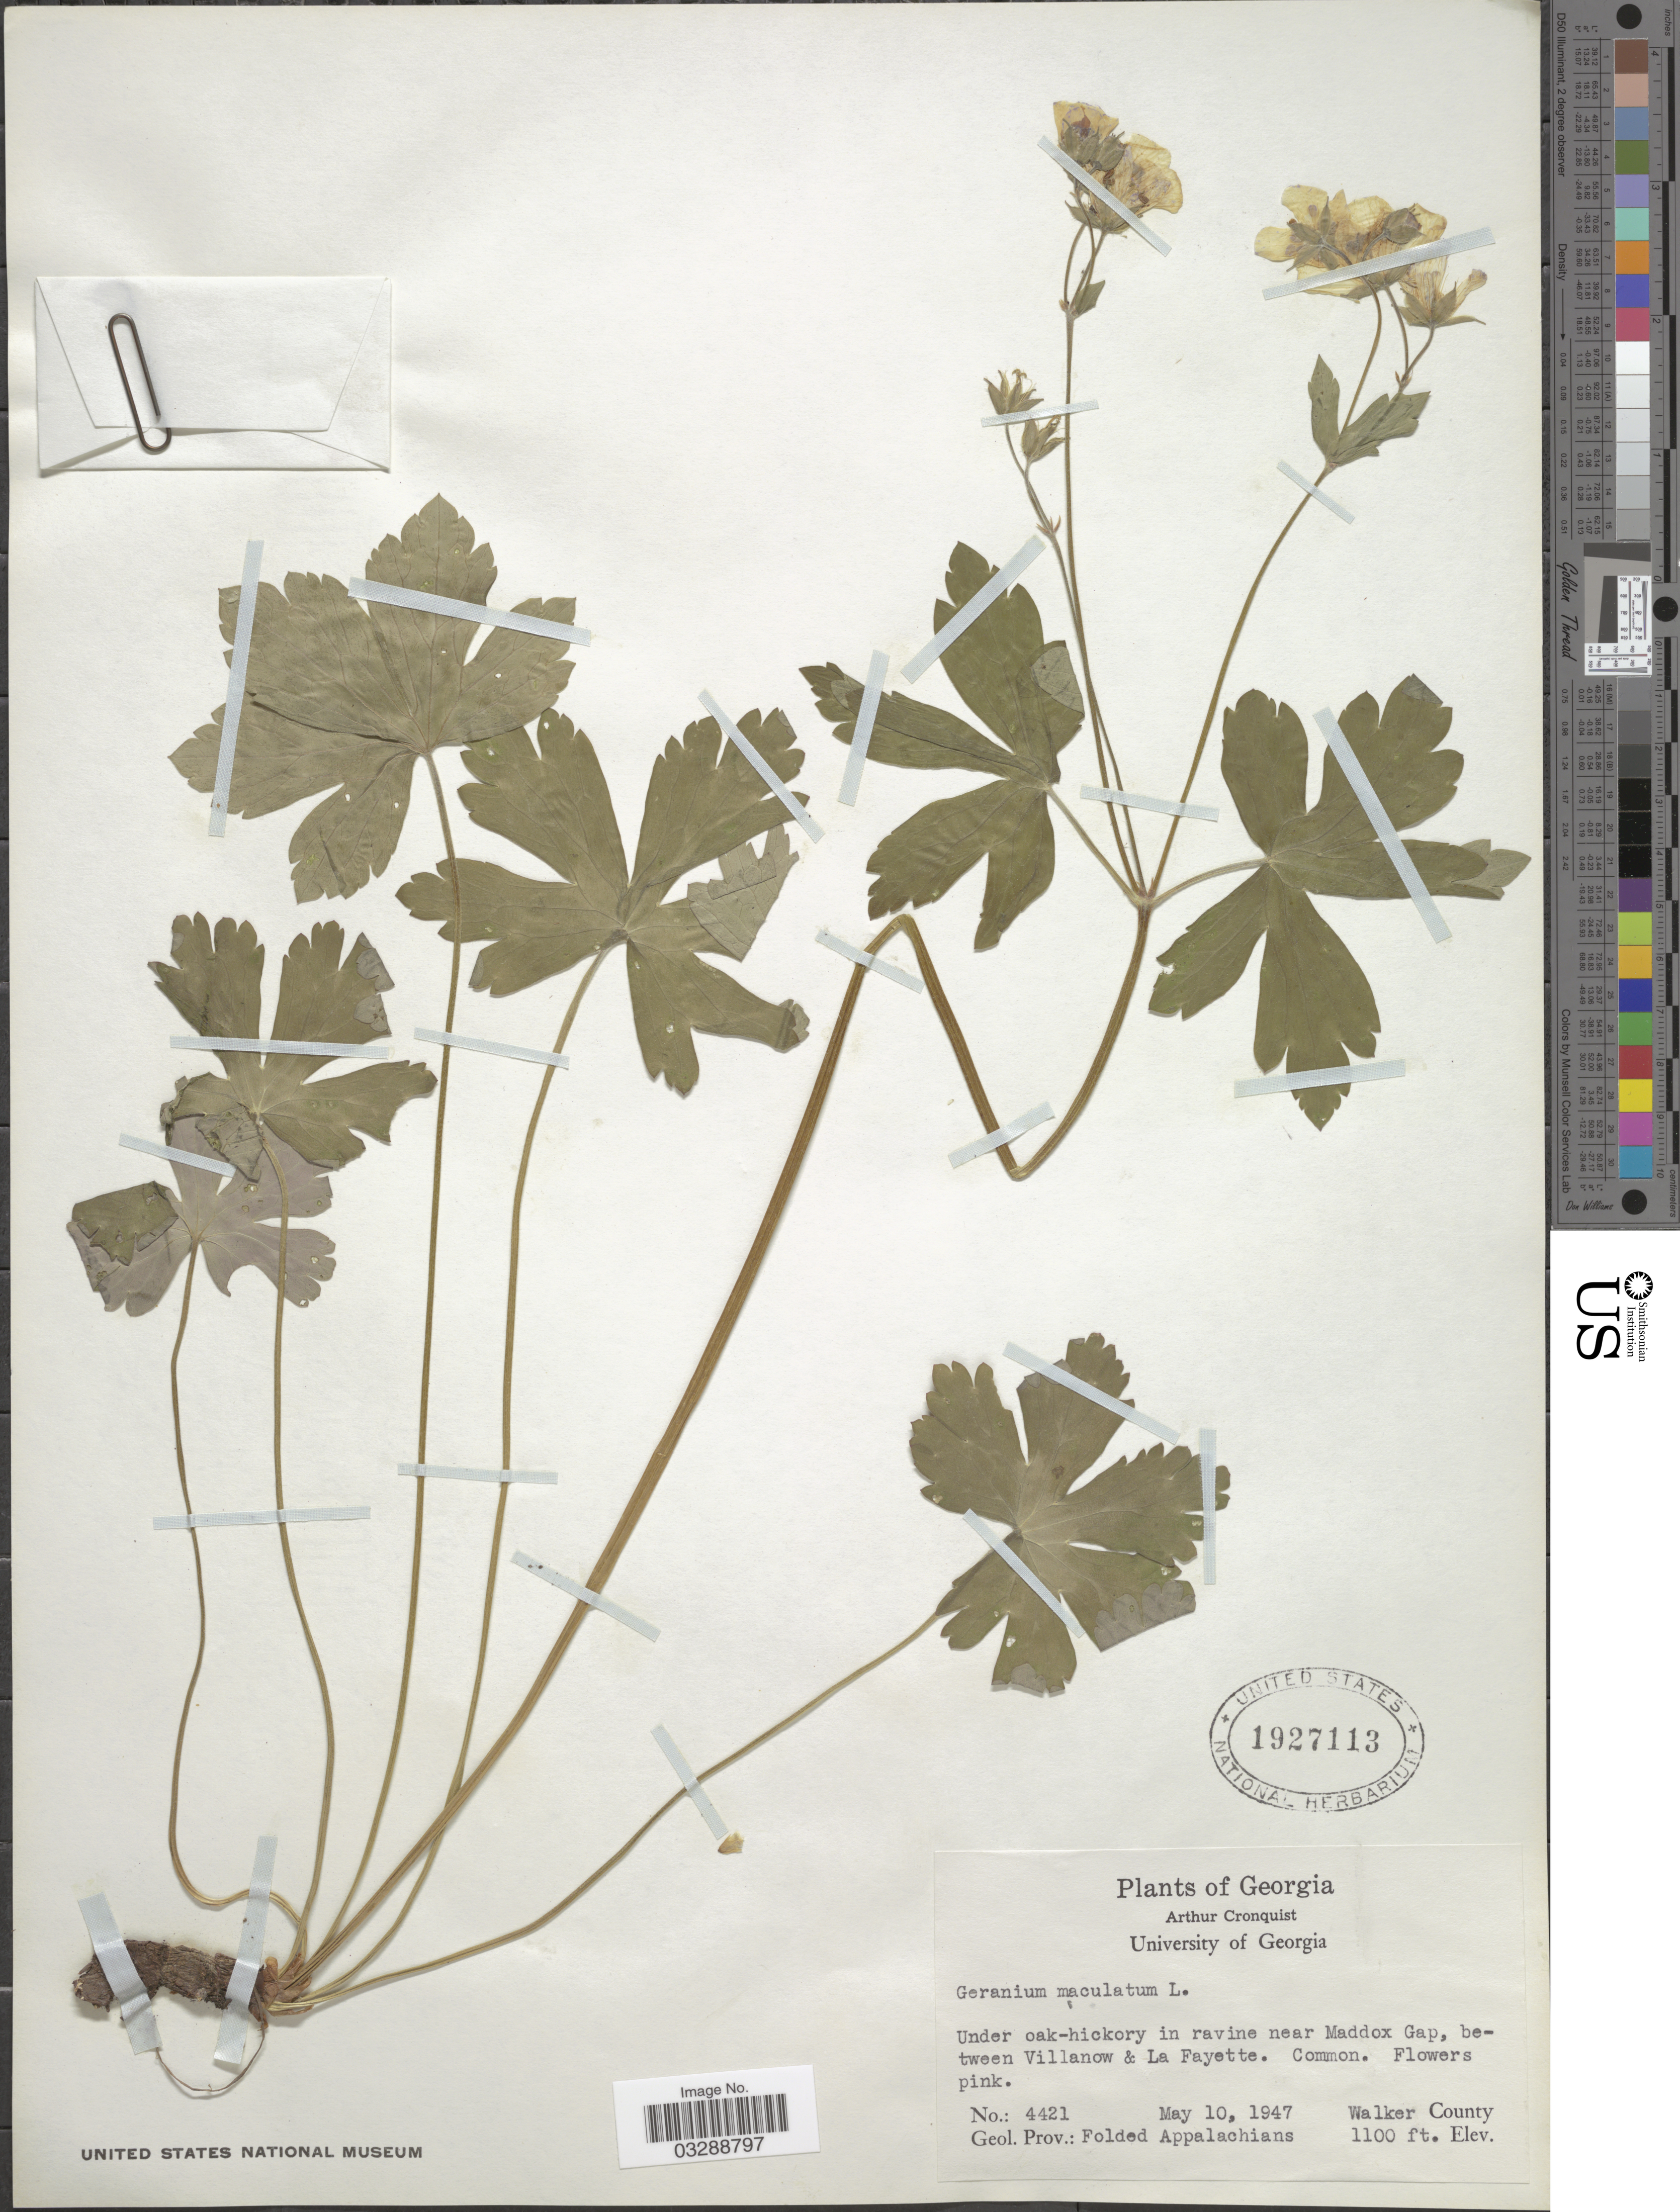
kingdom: Plantae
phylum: Tracheophyta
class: Magnoliopsida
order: Geraniales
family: Geraniaceae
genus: Geranium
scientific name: Geranium maculatum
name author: L.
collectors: A. J. Cronquist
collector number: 4421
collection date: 1947-05-10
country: United States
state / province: Georgia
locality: Under oak-hickory in ravine near Maddox Gap, between Villanow & La Fayette. Walker County.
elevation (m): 335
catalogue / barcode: US 1927113